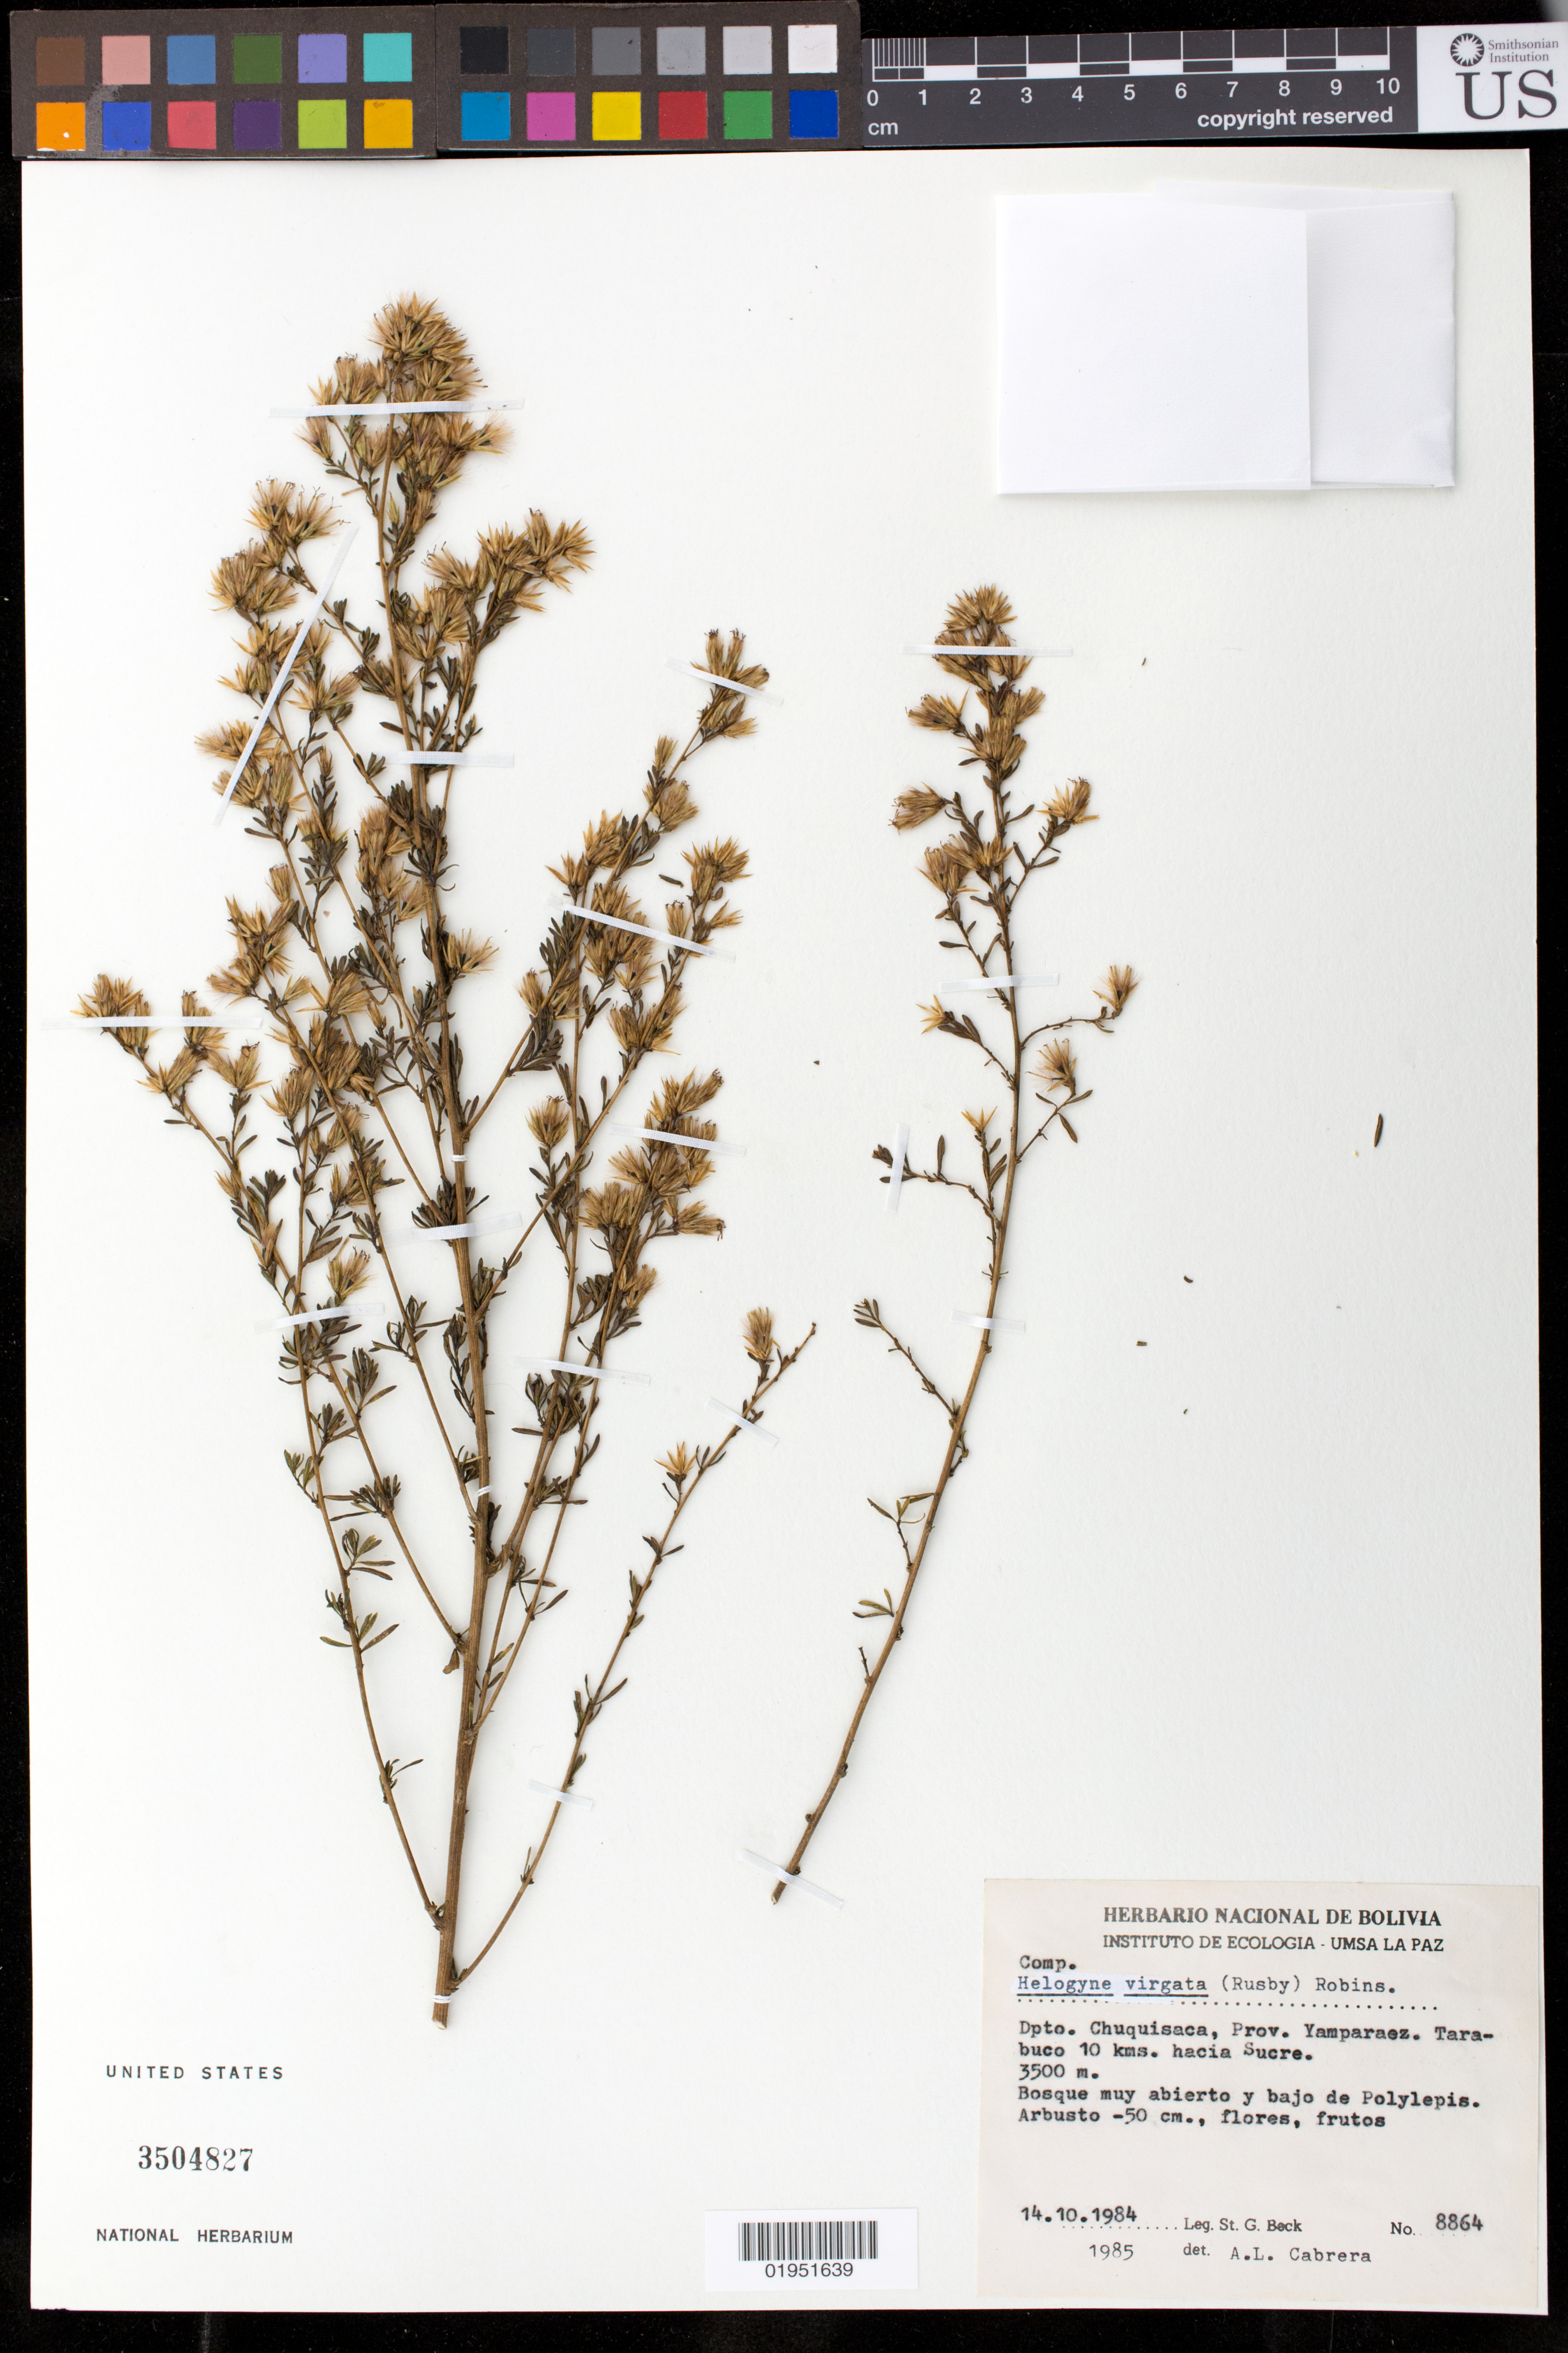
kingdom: Plantae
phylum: Tracheophyta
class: Magnoliopsida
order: Asterales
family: Asteraceae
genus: Helogyne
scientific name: Helogyne virgata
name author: (Rusby) B.L. Rob.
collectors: S. G. Beck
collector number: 8864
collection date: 1984-10-14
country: Bolivia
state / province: Chuquisaca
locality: Dpto. Chuquisaca, Prov. Yamparaez, Tarabuco 10 kms hacia Sucre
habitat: Bosque muy abierto y bajo de Polylepis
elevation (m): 3500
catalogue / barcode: US 3504827